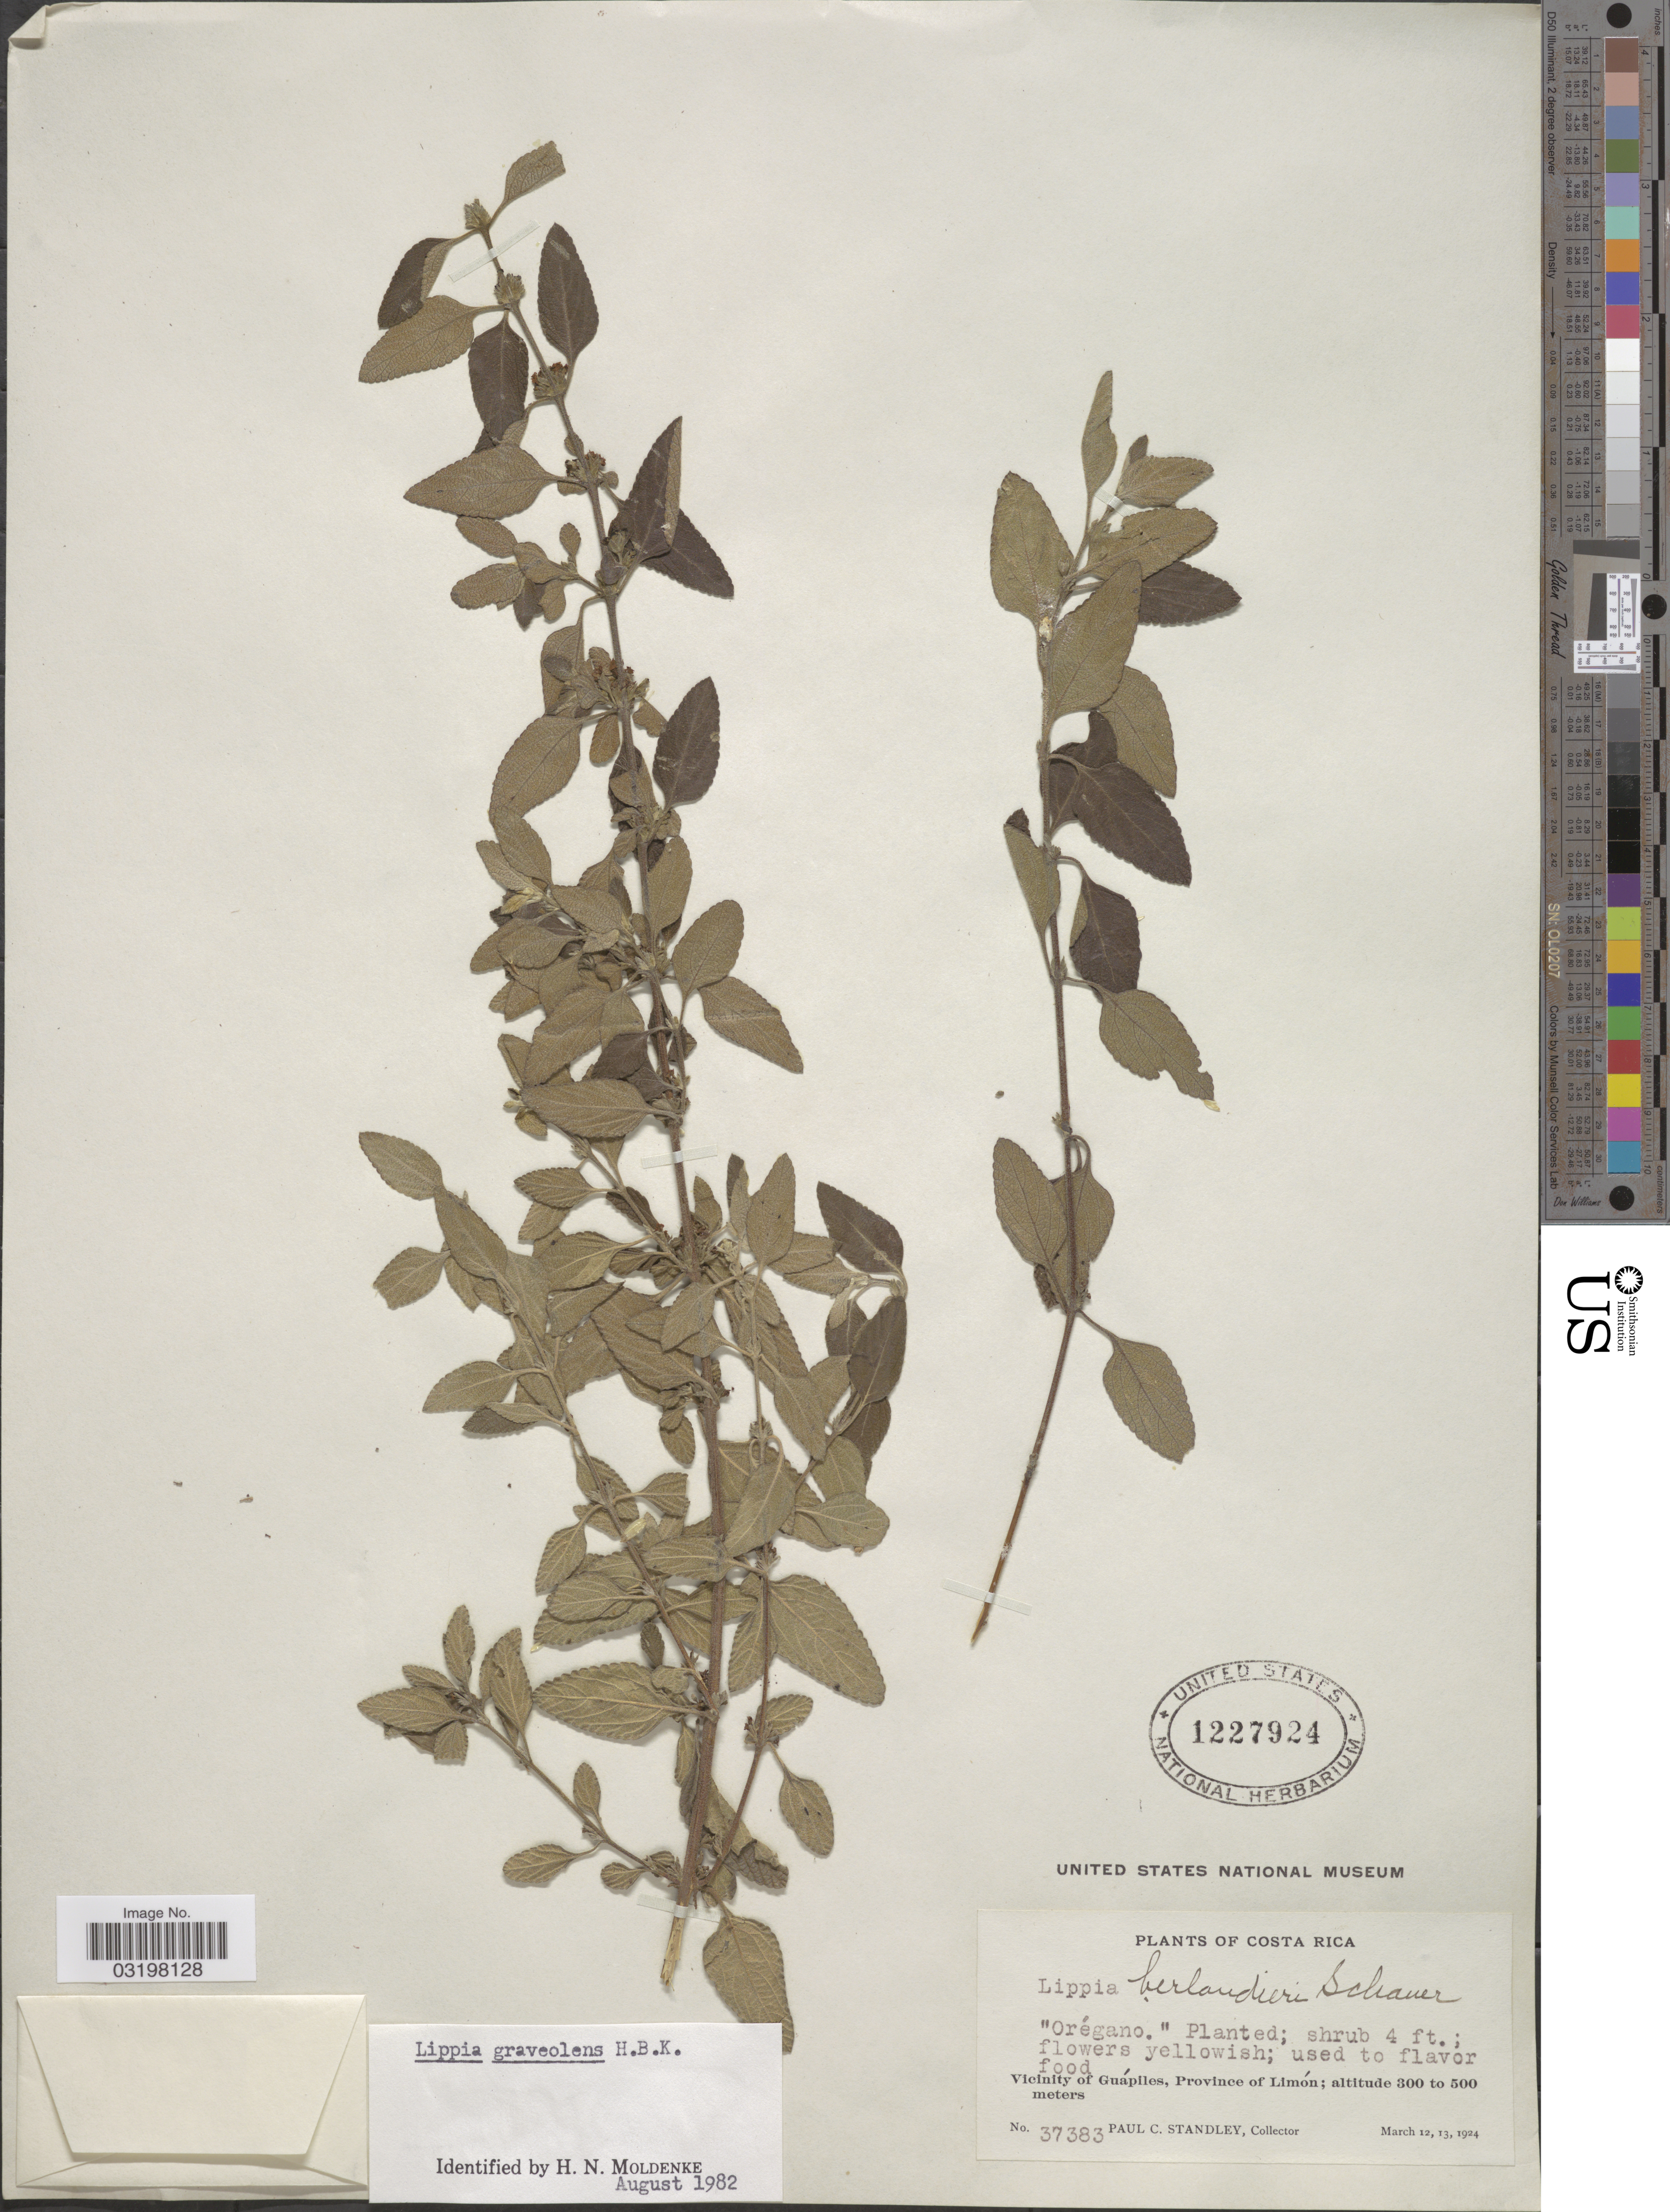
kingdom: Plantae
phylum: Tracheophyta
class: Magnoliopsida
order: Lamiales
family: Verbenaceae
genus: Lippia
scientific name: Lippia graveolens f. graveolens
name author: Kunth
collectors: P. C. Standley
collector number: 37383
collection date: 1924-03-12/1924-03-13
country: Costa Rica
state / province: Limón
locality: Vicinity of Guápiles.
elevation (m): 300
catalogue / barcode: US 1227924